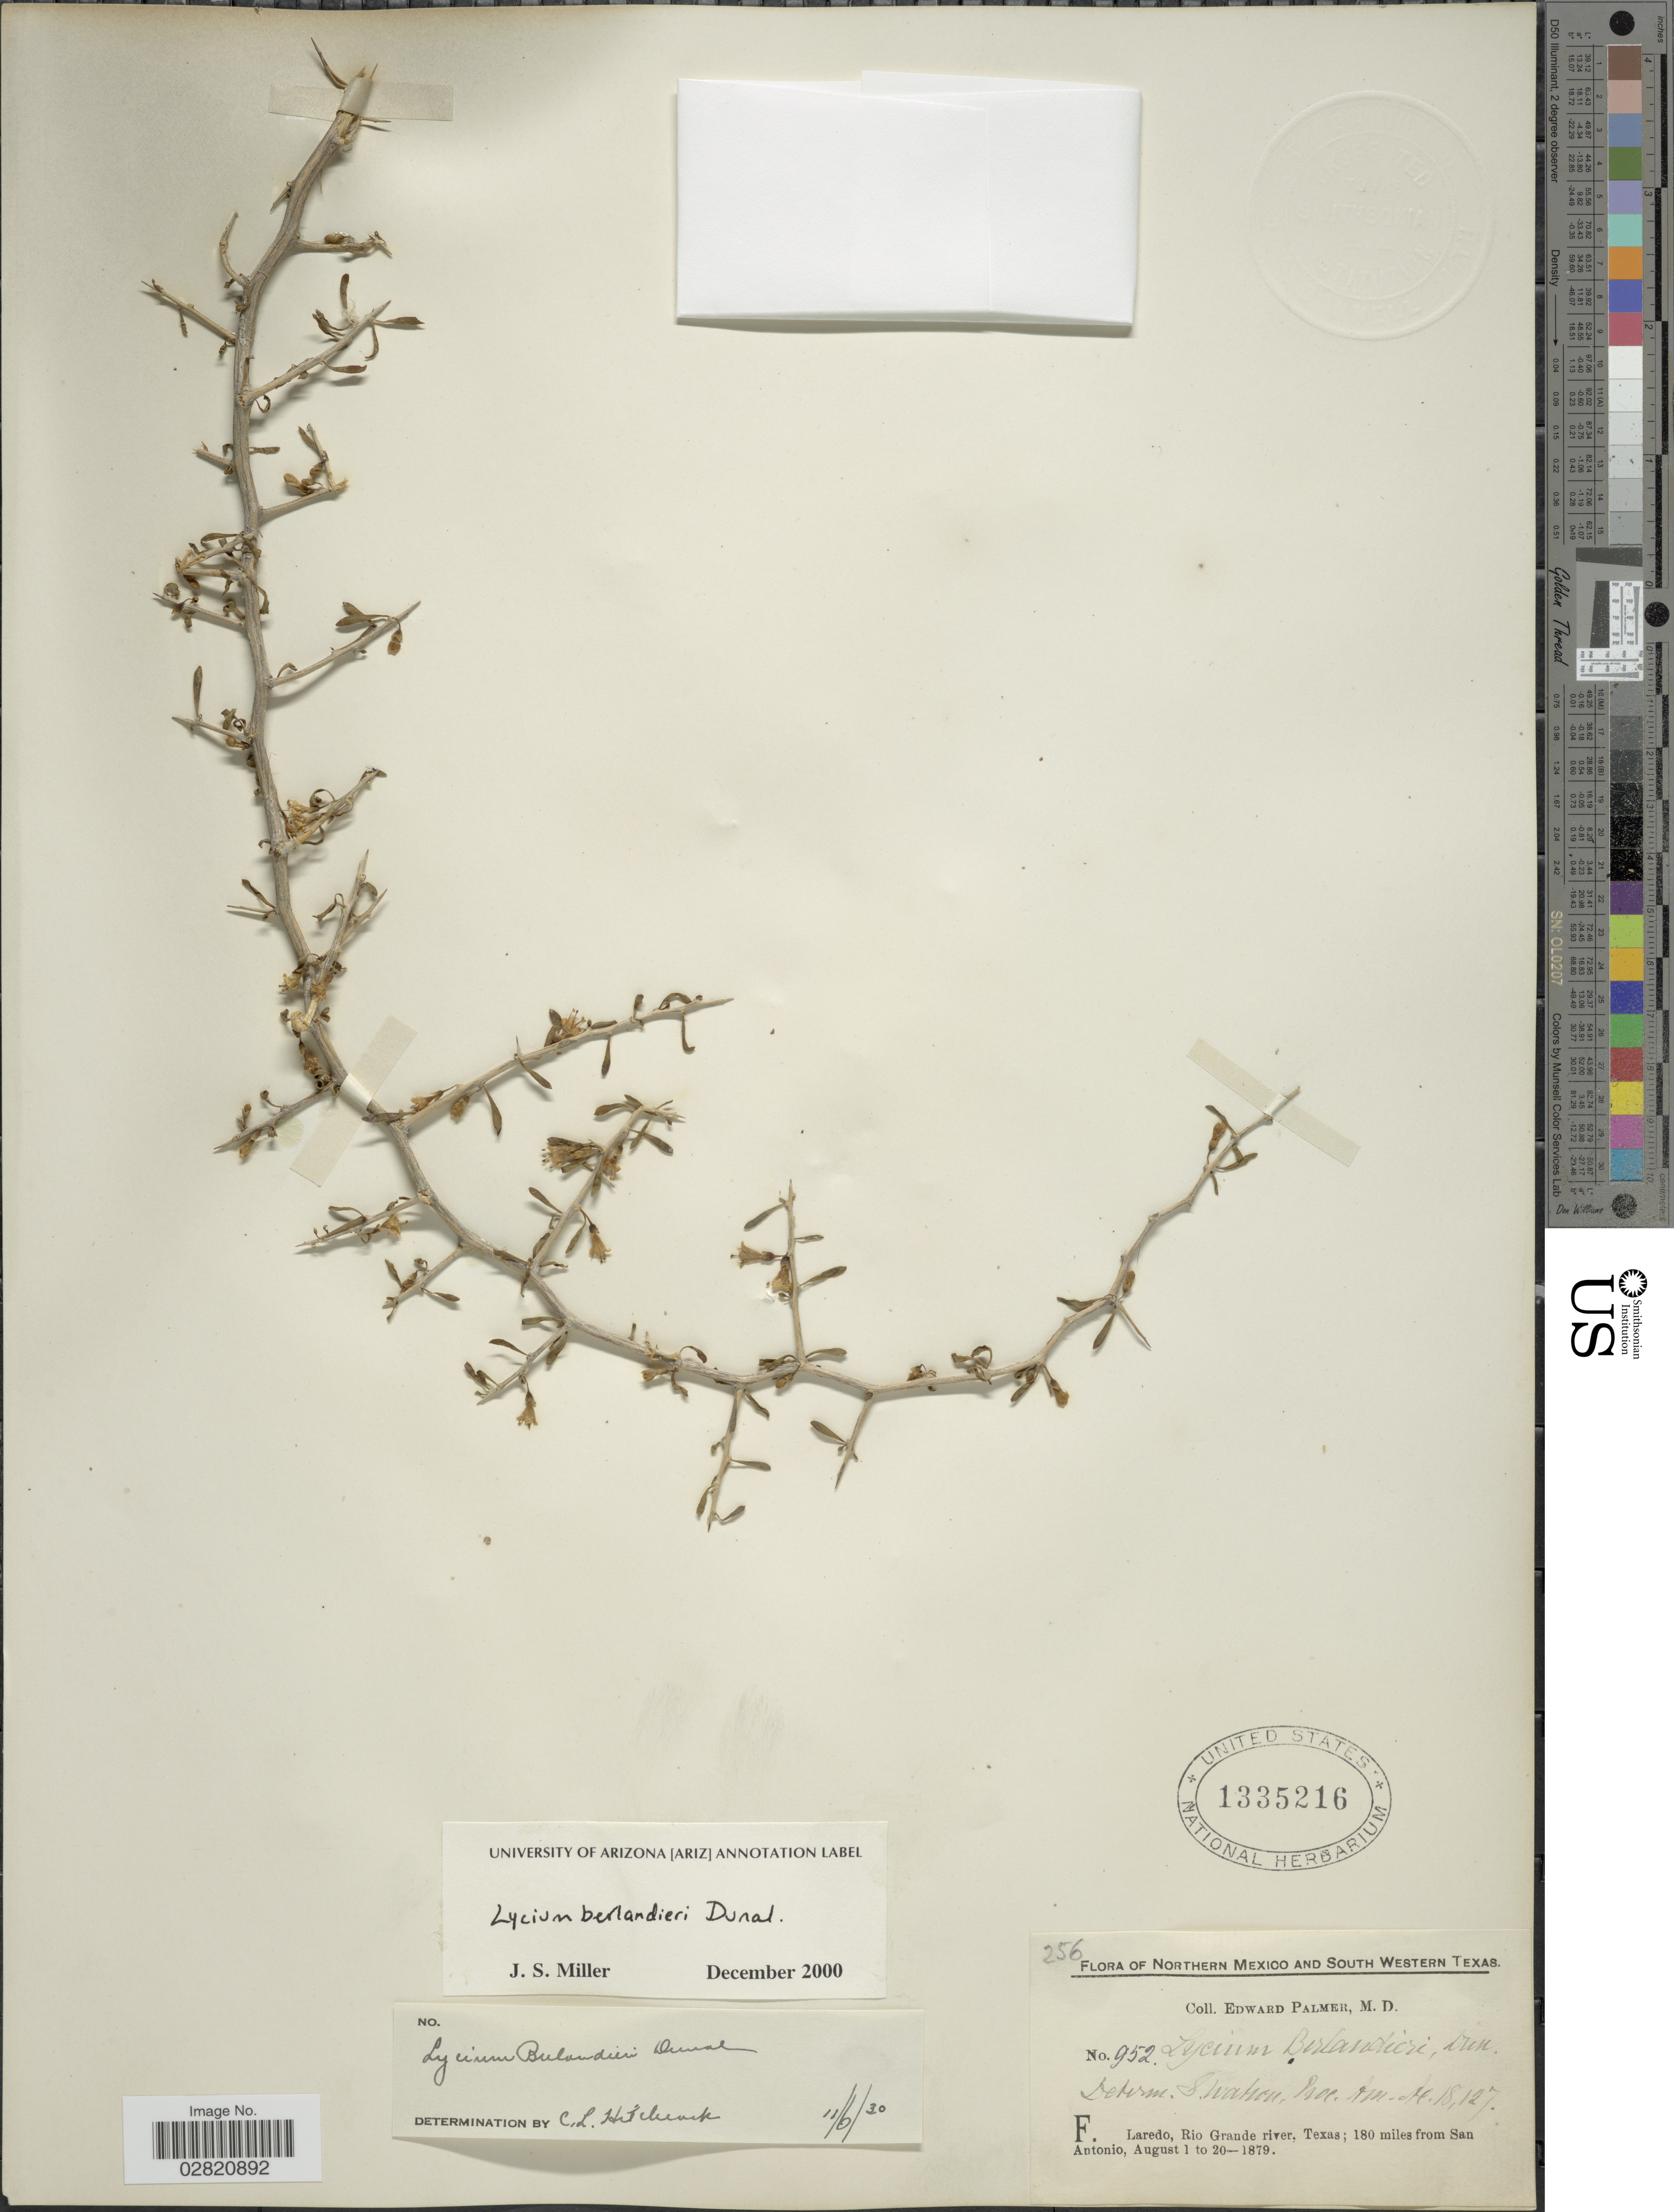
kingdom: Plantae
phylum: Tracheophyta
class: Magnoliopsida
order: Solanales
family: Solanaceae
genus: Lycium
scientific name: Lycium berlandieri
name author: Dunal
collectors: E. Palmer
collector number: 952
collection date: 1879-08-01/1879-08-20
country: United States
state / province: Texas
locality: Laredo, Rio Grande river. 180 miles from San Antonio. South Western Texas.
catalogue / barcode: US 1335216